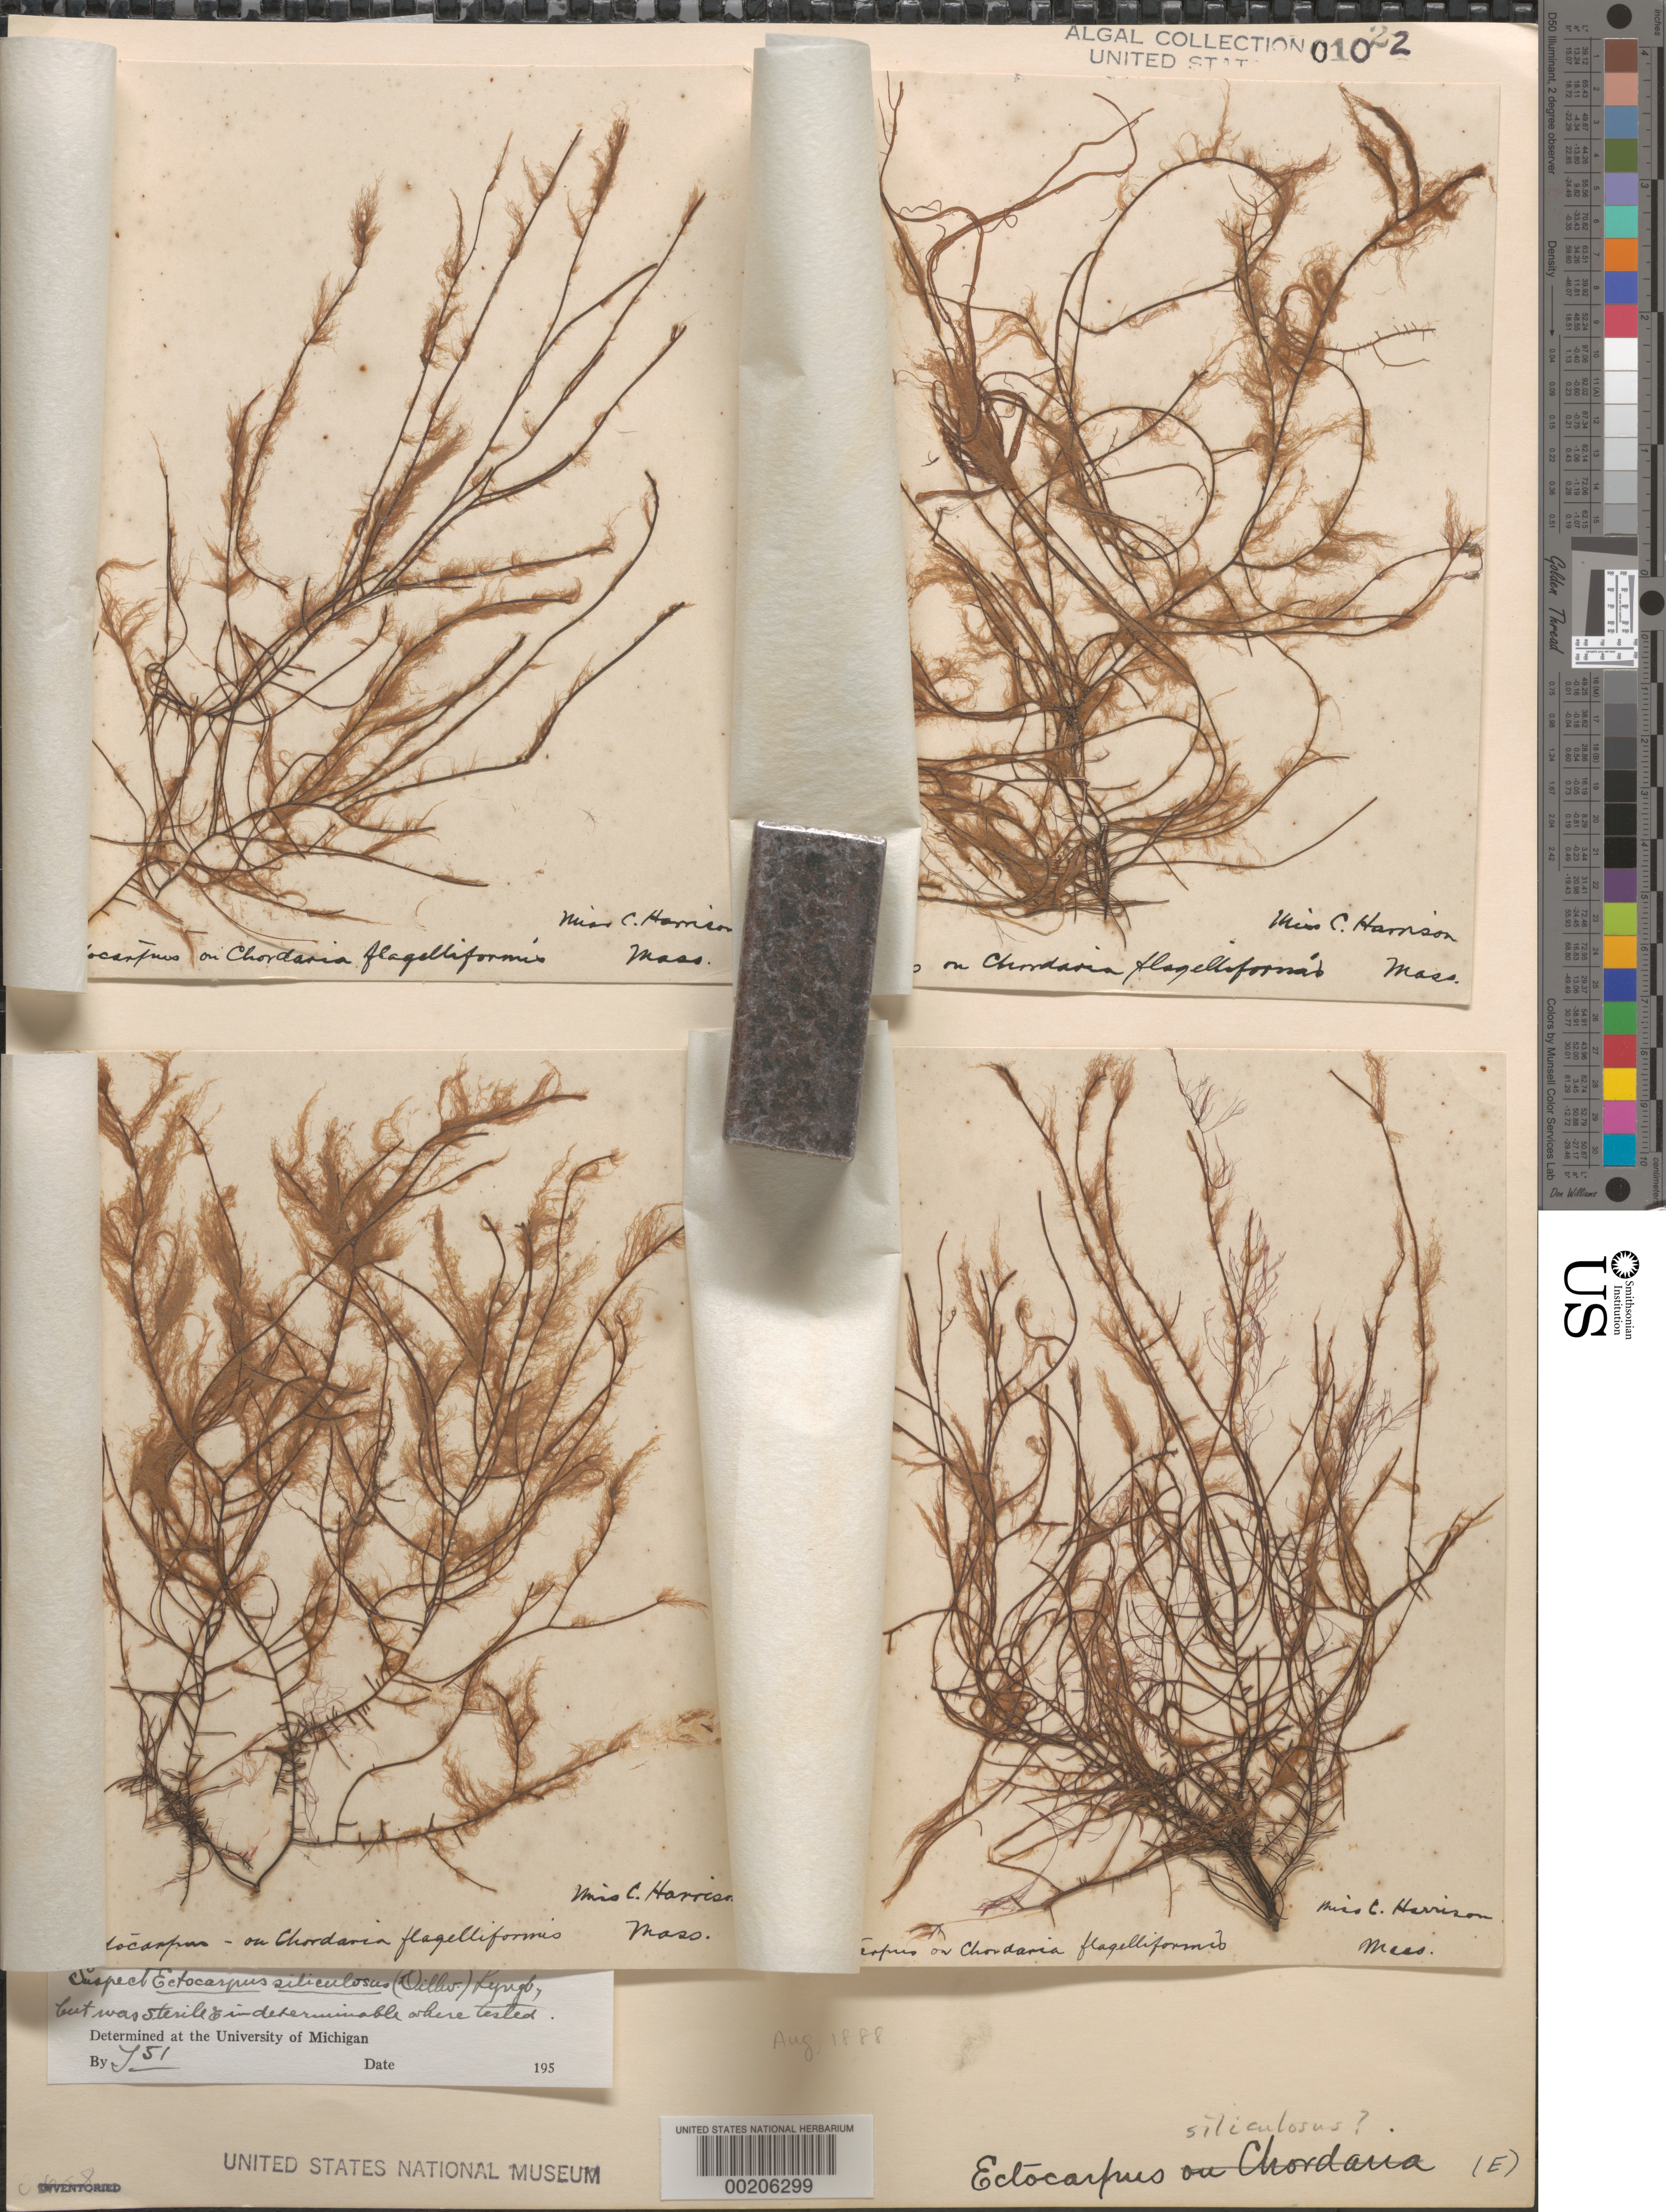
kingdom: Chromista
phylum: Ochrophyta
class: Phaeophyceae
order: Ectocarpales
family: Ectocarpaceae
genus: Ectocarpus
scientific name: Ectocarpus siliculosus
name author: (Dillwyn) Lyngbye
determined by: Taylor, William R.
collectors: C. Harrison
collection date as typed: Aug 1888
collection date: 1888-08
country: United States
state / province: Massachusetts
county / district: Dukes County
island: Martha's Vineyard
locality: Cottage City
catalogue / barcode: US 1022